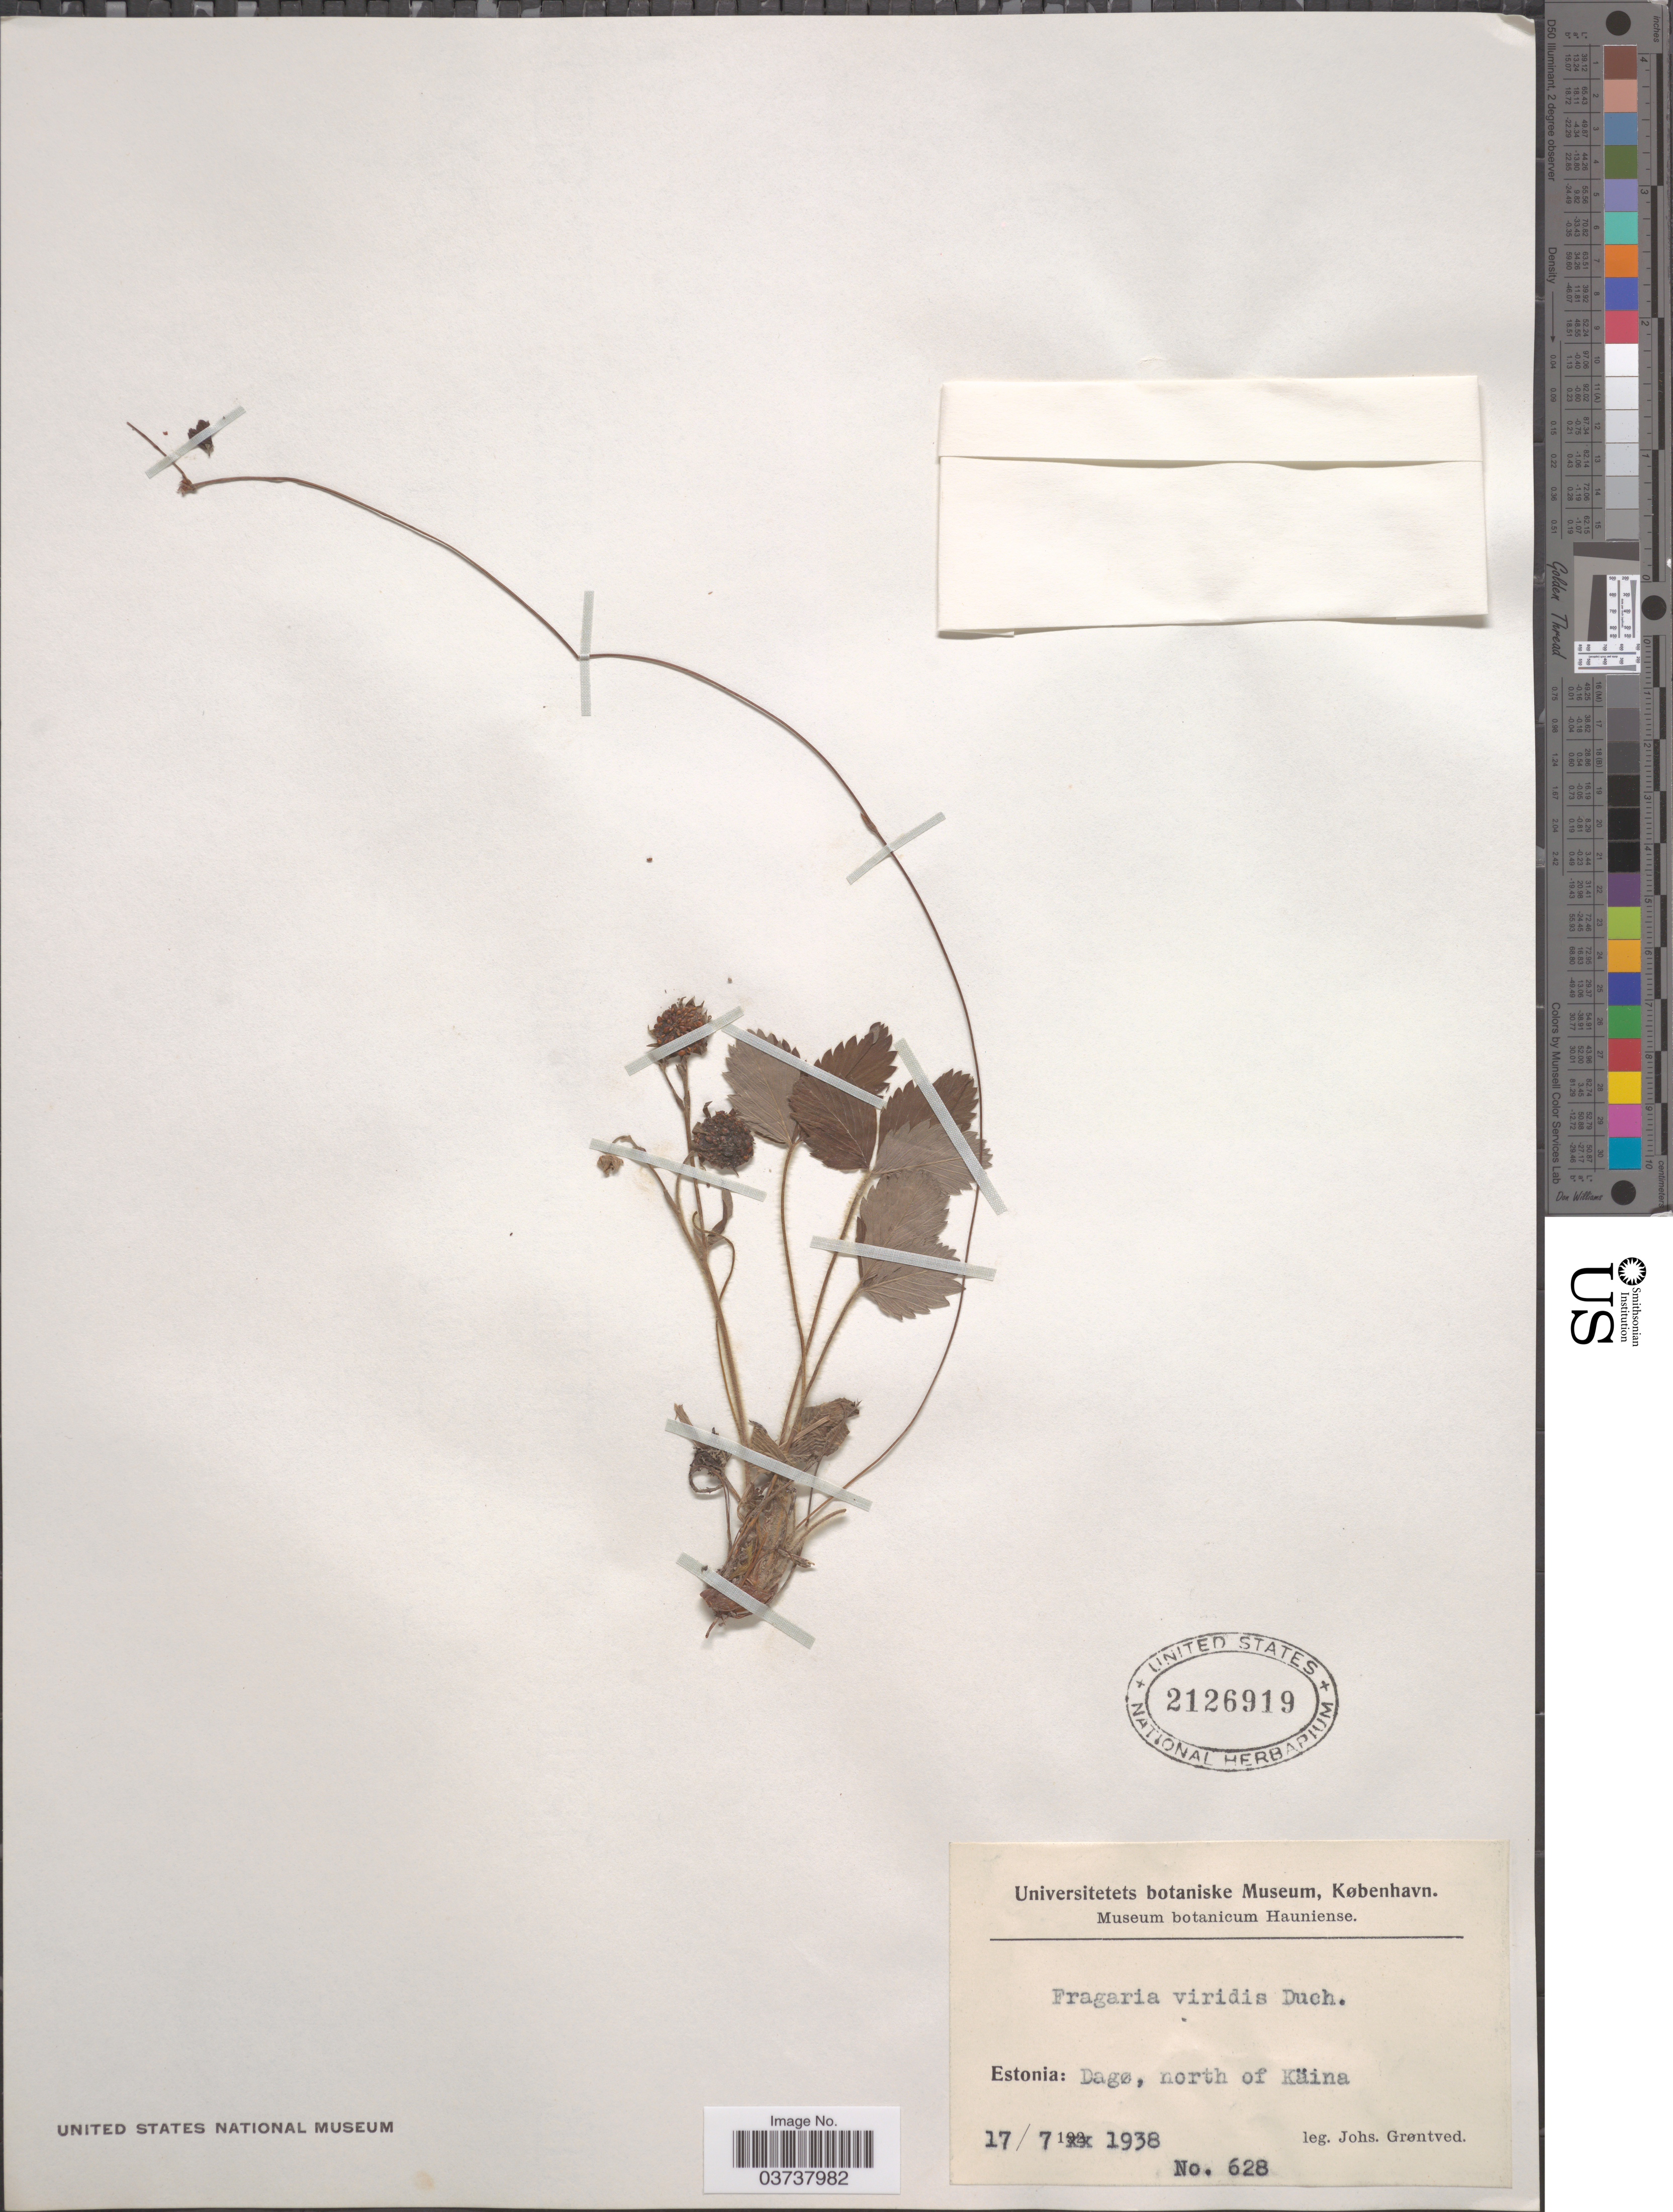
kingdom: Plantae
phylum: Tracheophyta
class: Magnoliopsida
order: Rosales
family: Rosaceae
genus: Fragaria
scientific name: Fragaria viridis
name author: Duch.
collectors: J. Gröntved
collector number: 628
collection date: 1938-07-17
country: Estonia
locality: Dagø, north of Käina.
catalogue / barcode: US 2126919